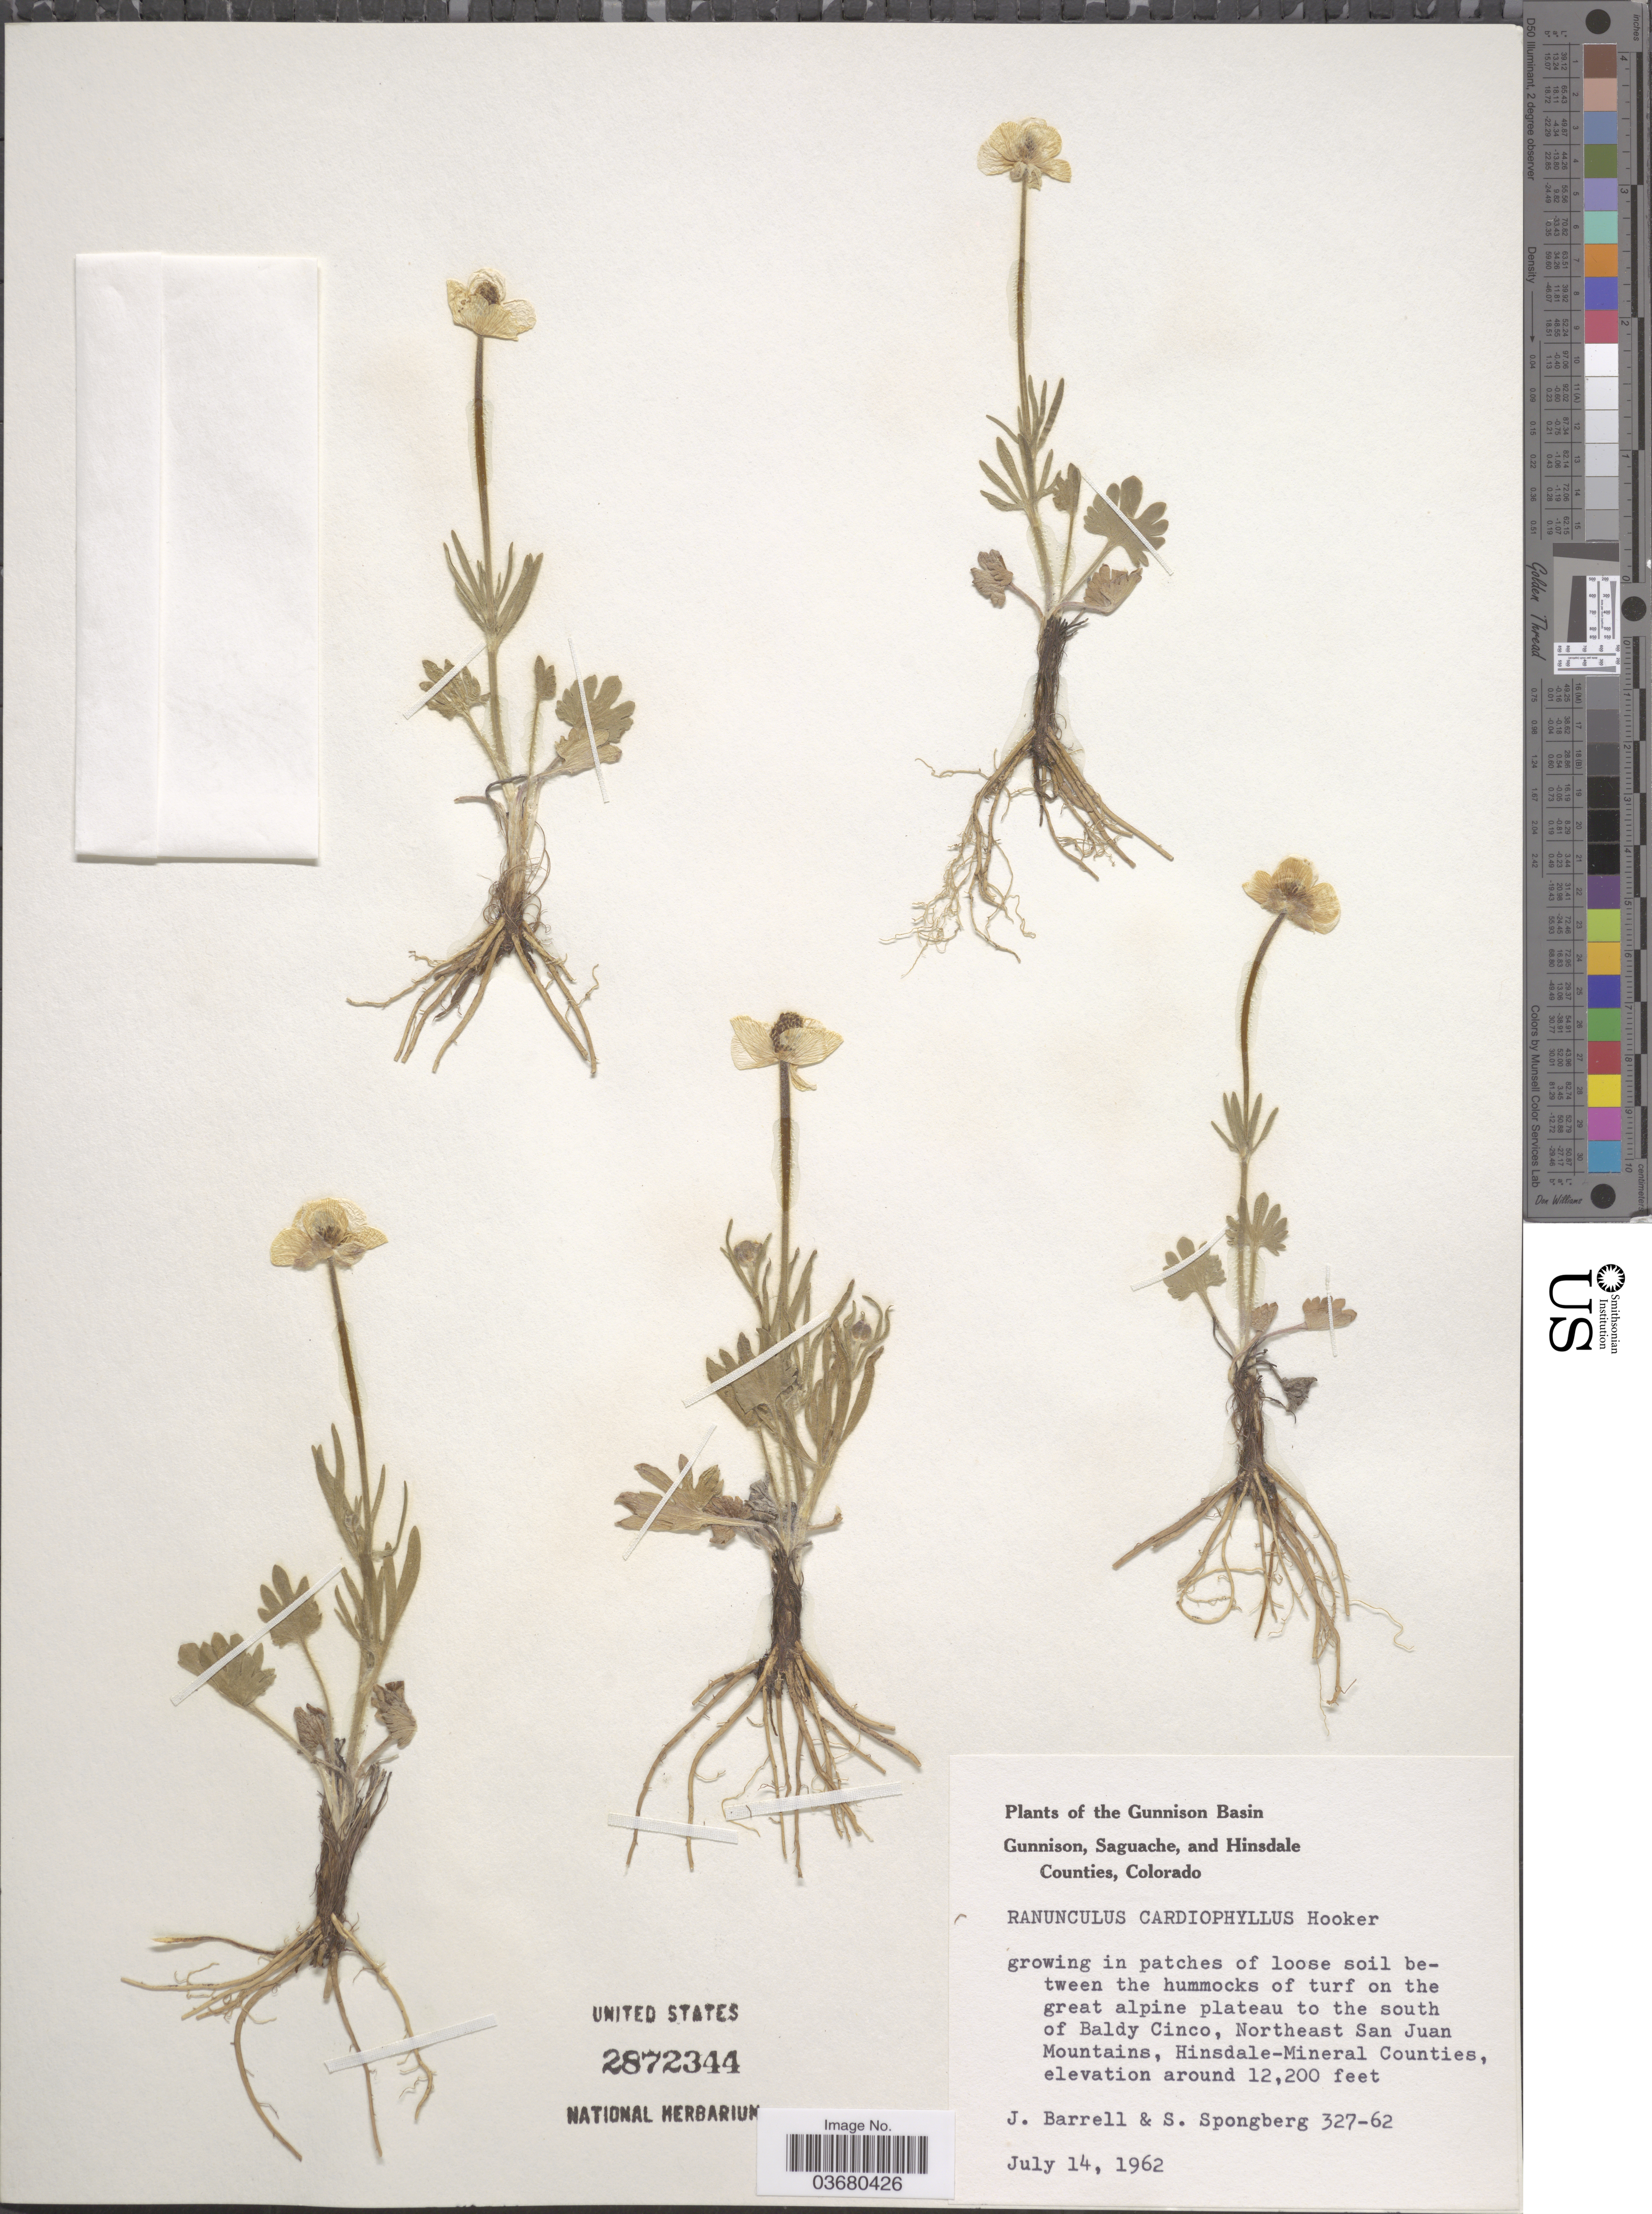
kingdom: Plantae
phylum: Tracheophyta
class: Magnoliopsida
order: Ranunculales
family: Ranunculaceae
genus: Ranunculus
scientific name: Ranunculus cardiophyllus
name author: Hook.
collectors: J. Barrell & S. A.Spongberg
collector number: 327-62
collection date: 1962-07-14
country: United States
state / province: Colorado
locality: The Gunnison Basin. On the great alpine plateau to the south of Baldy Cinco, Northeast San Juan Mountains, Hinsdale-Mineral Counties.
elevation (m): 3719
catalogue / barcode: US 2872344